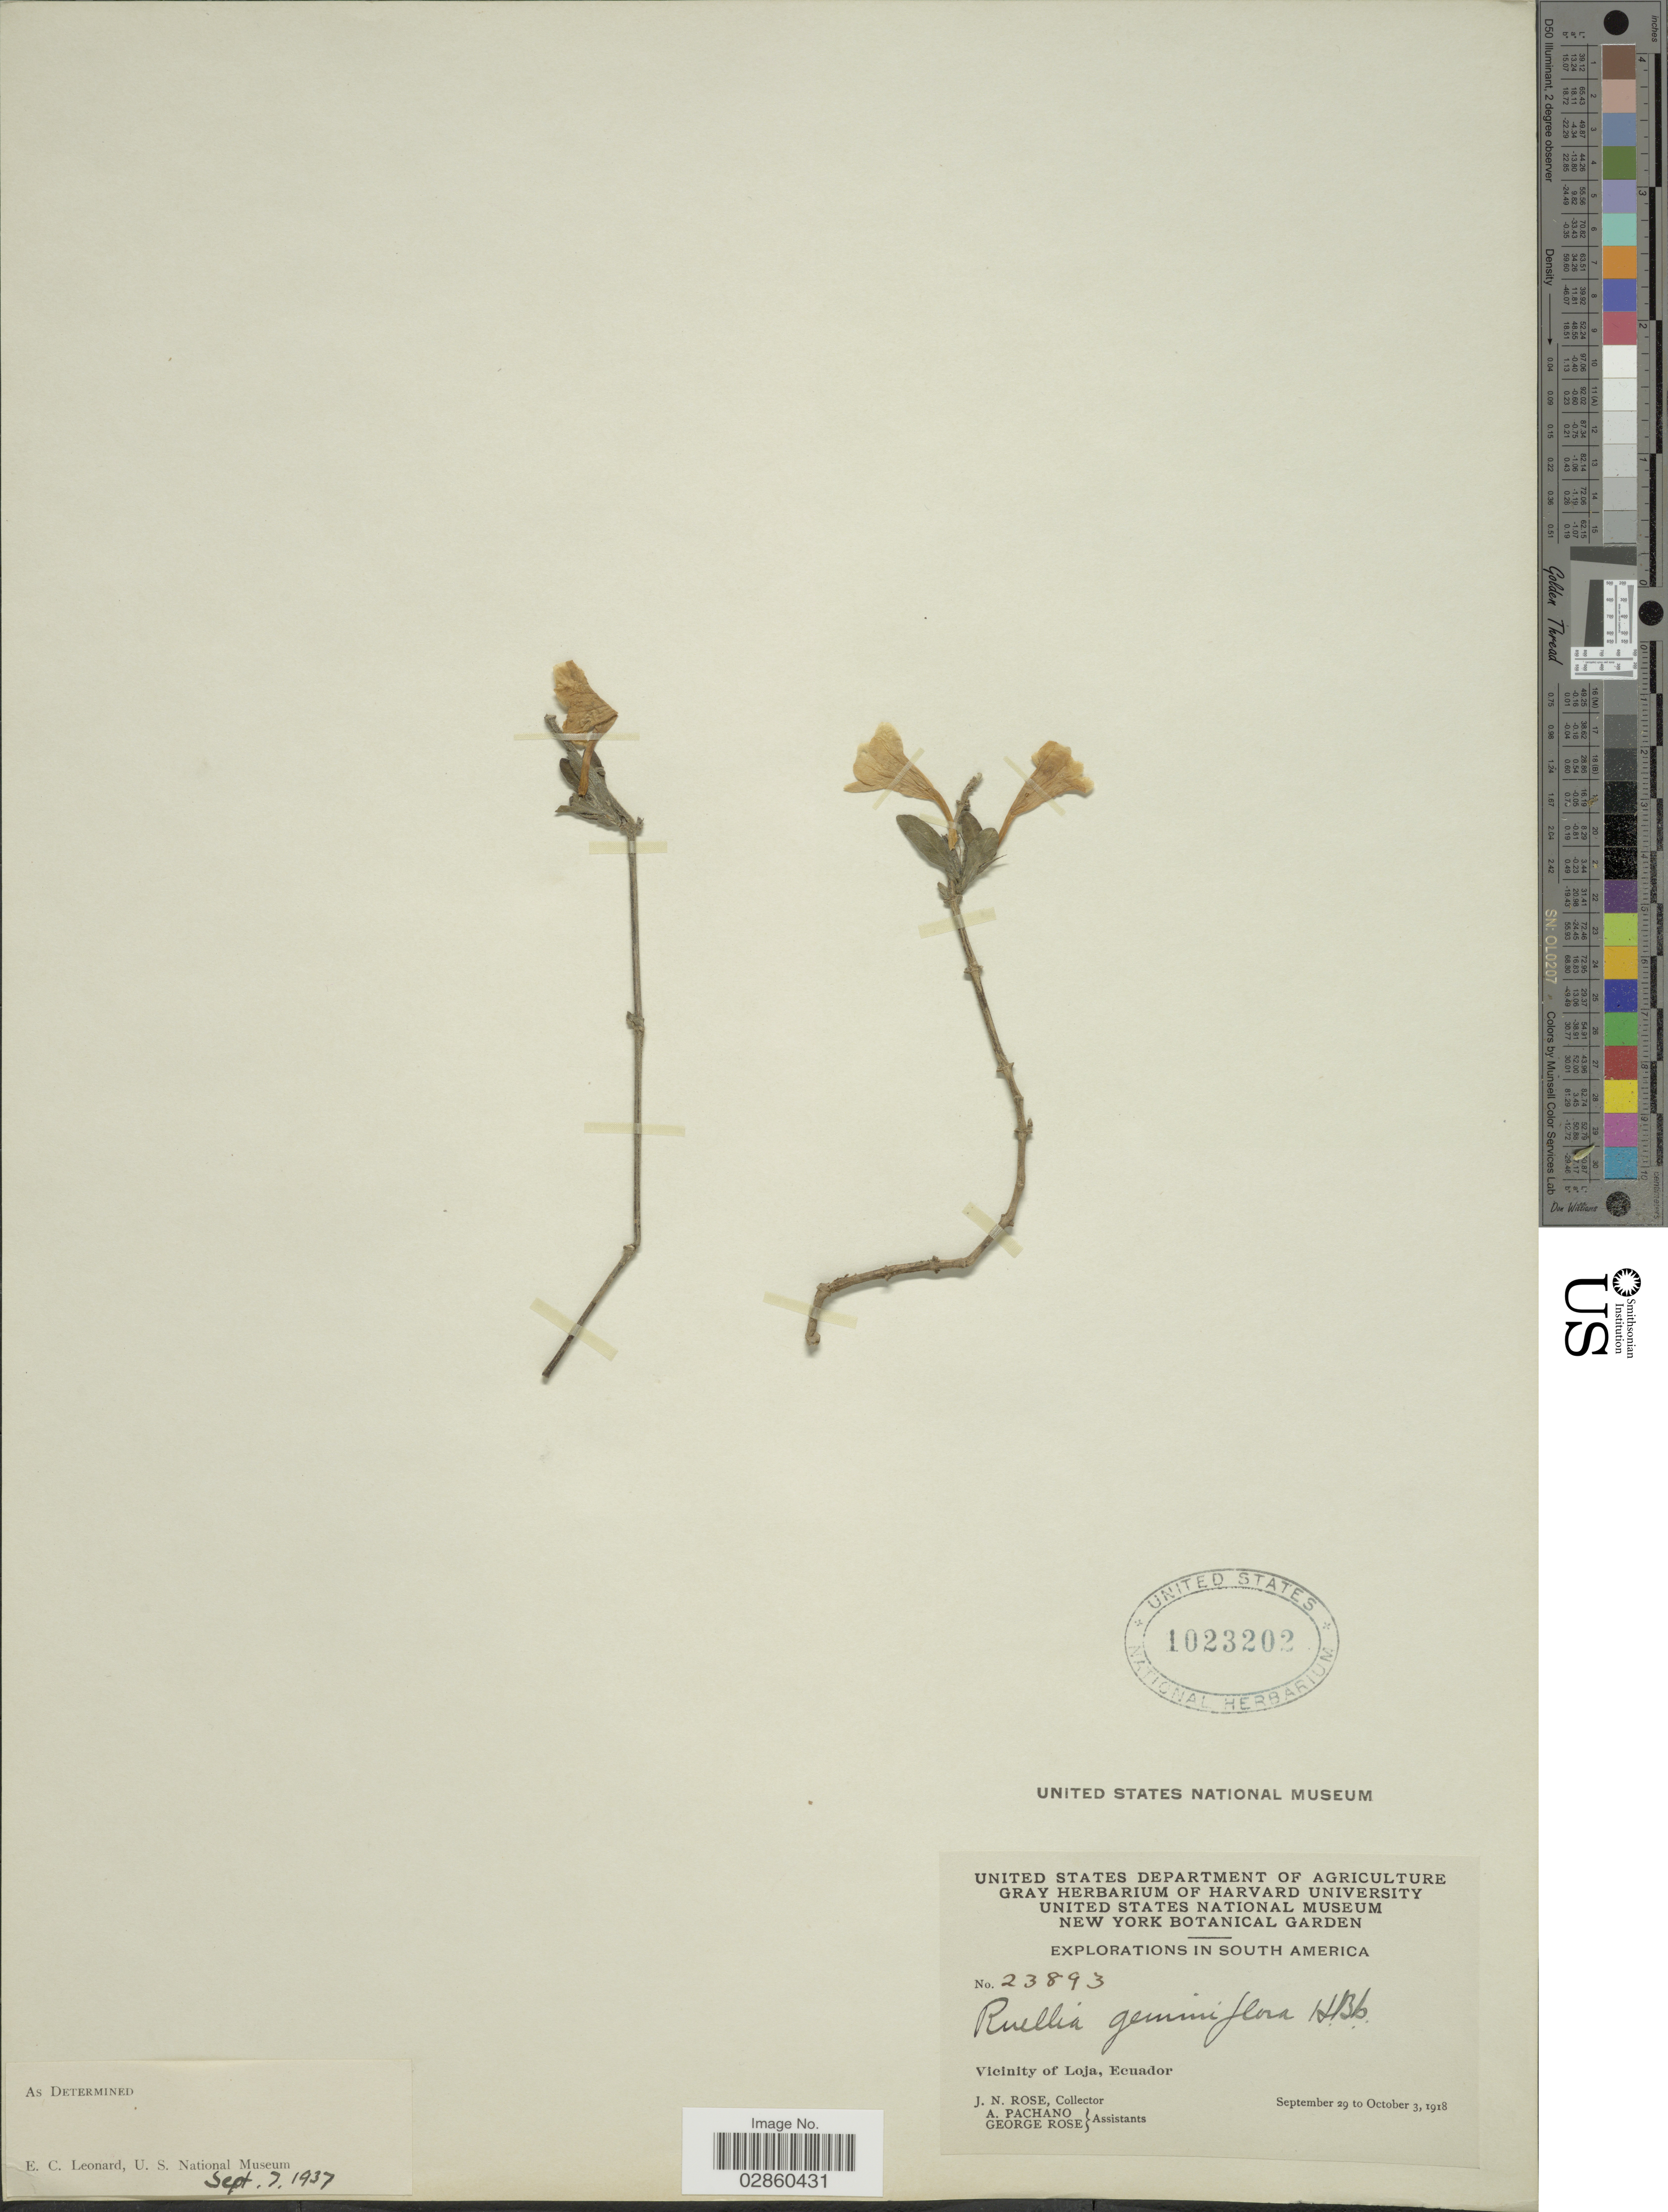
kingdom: Plantae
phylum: Tracheophyta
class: Magnoliopsida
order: Lamiales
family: Acanthaceae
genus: Ruellia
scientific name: Ruellia geminiflora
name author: Kunth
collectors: J. N. Rose, A. Pachano & G. Rose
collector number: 23893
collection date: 1918-09-29/1918-10-03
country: Ecuador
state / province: Loja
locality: Vicinity of Loja.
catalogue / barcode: US 1023202